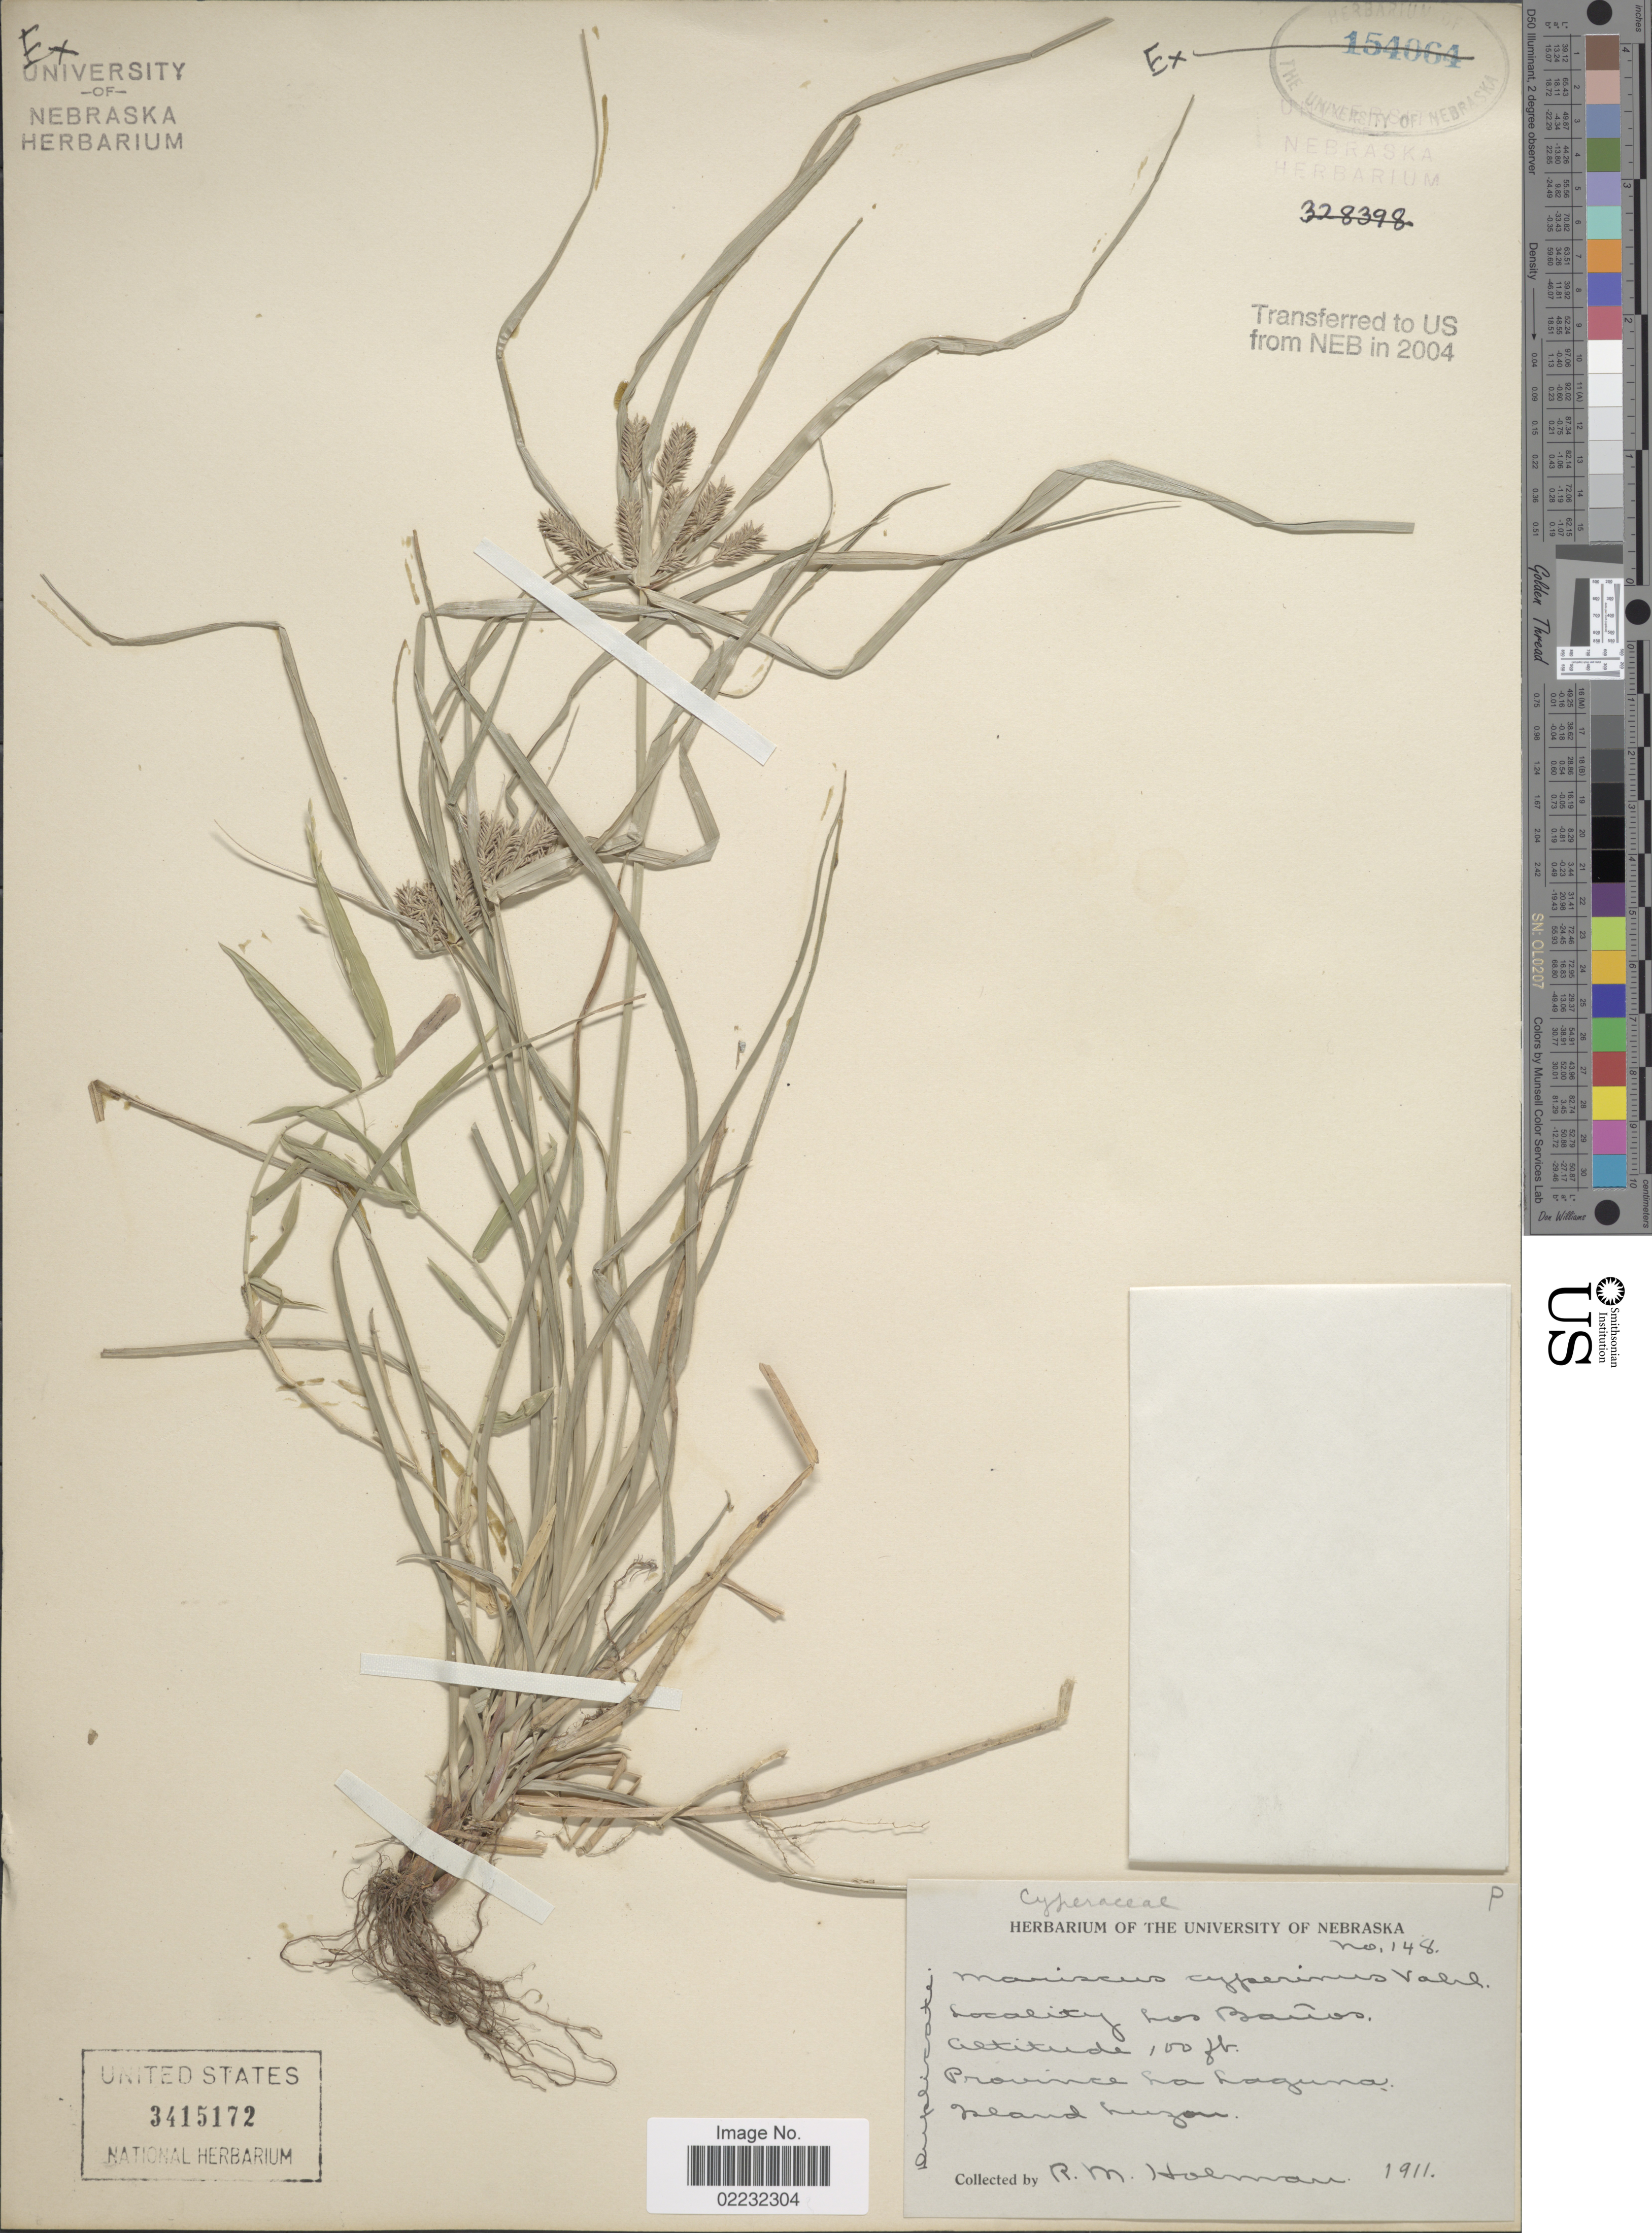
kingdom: Plantae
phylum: Tracheophyta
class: Liliopsida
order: Poales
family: Cyperaceae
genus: Cyperus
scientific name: Cyperus cyperinus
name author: (Retz.) Valck. Sur.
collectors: R. Holman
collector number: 148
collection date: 1911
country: Philippines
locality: Province of La Laguna, Island Luzon, Los Banos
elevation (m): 30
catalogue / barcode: US 3415172